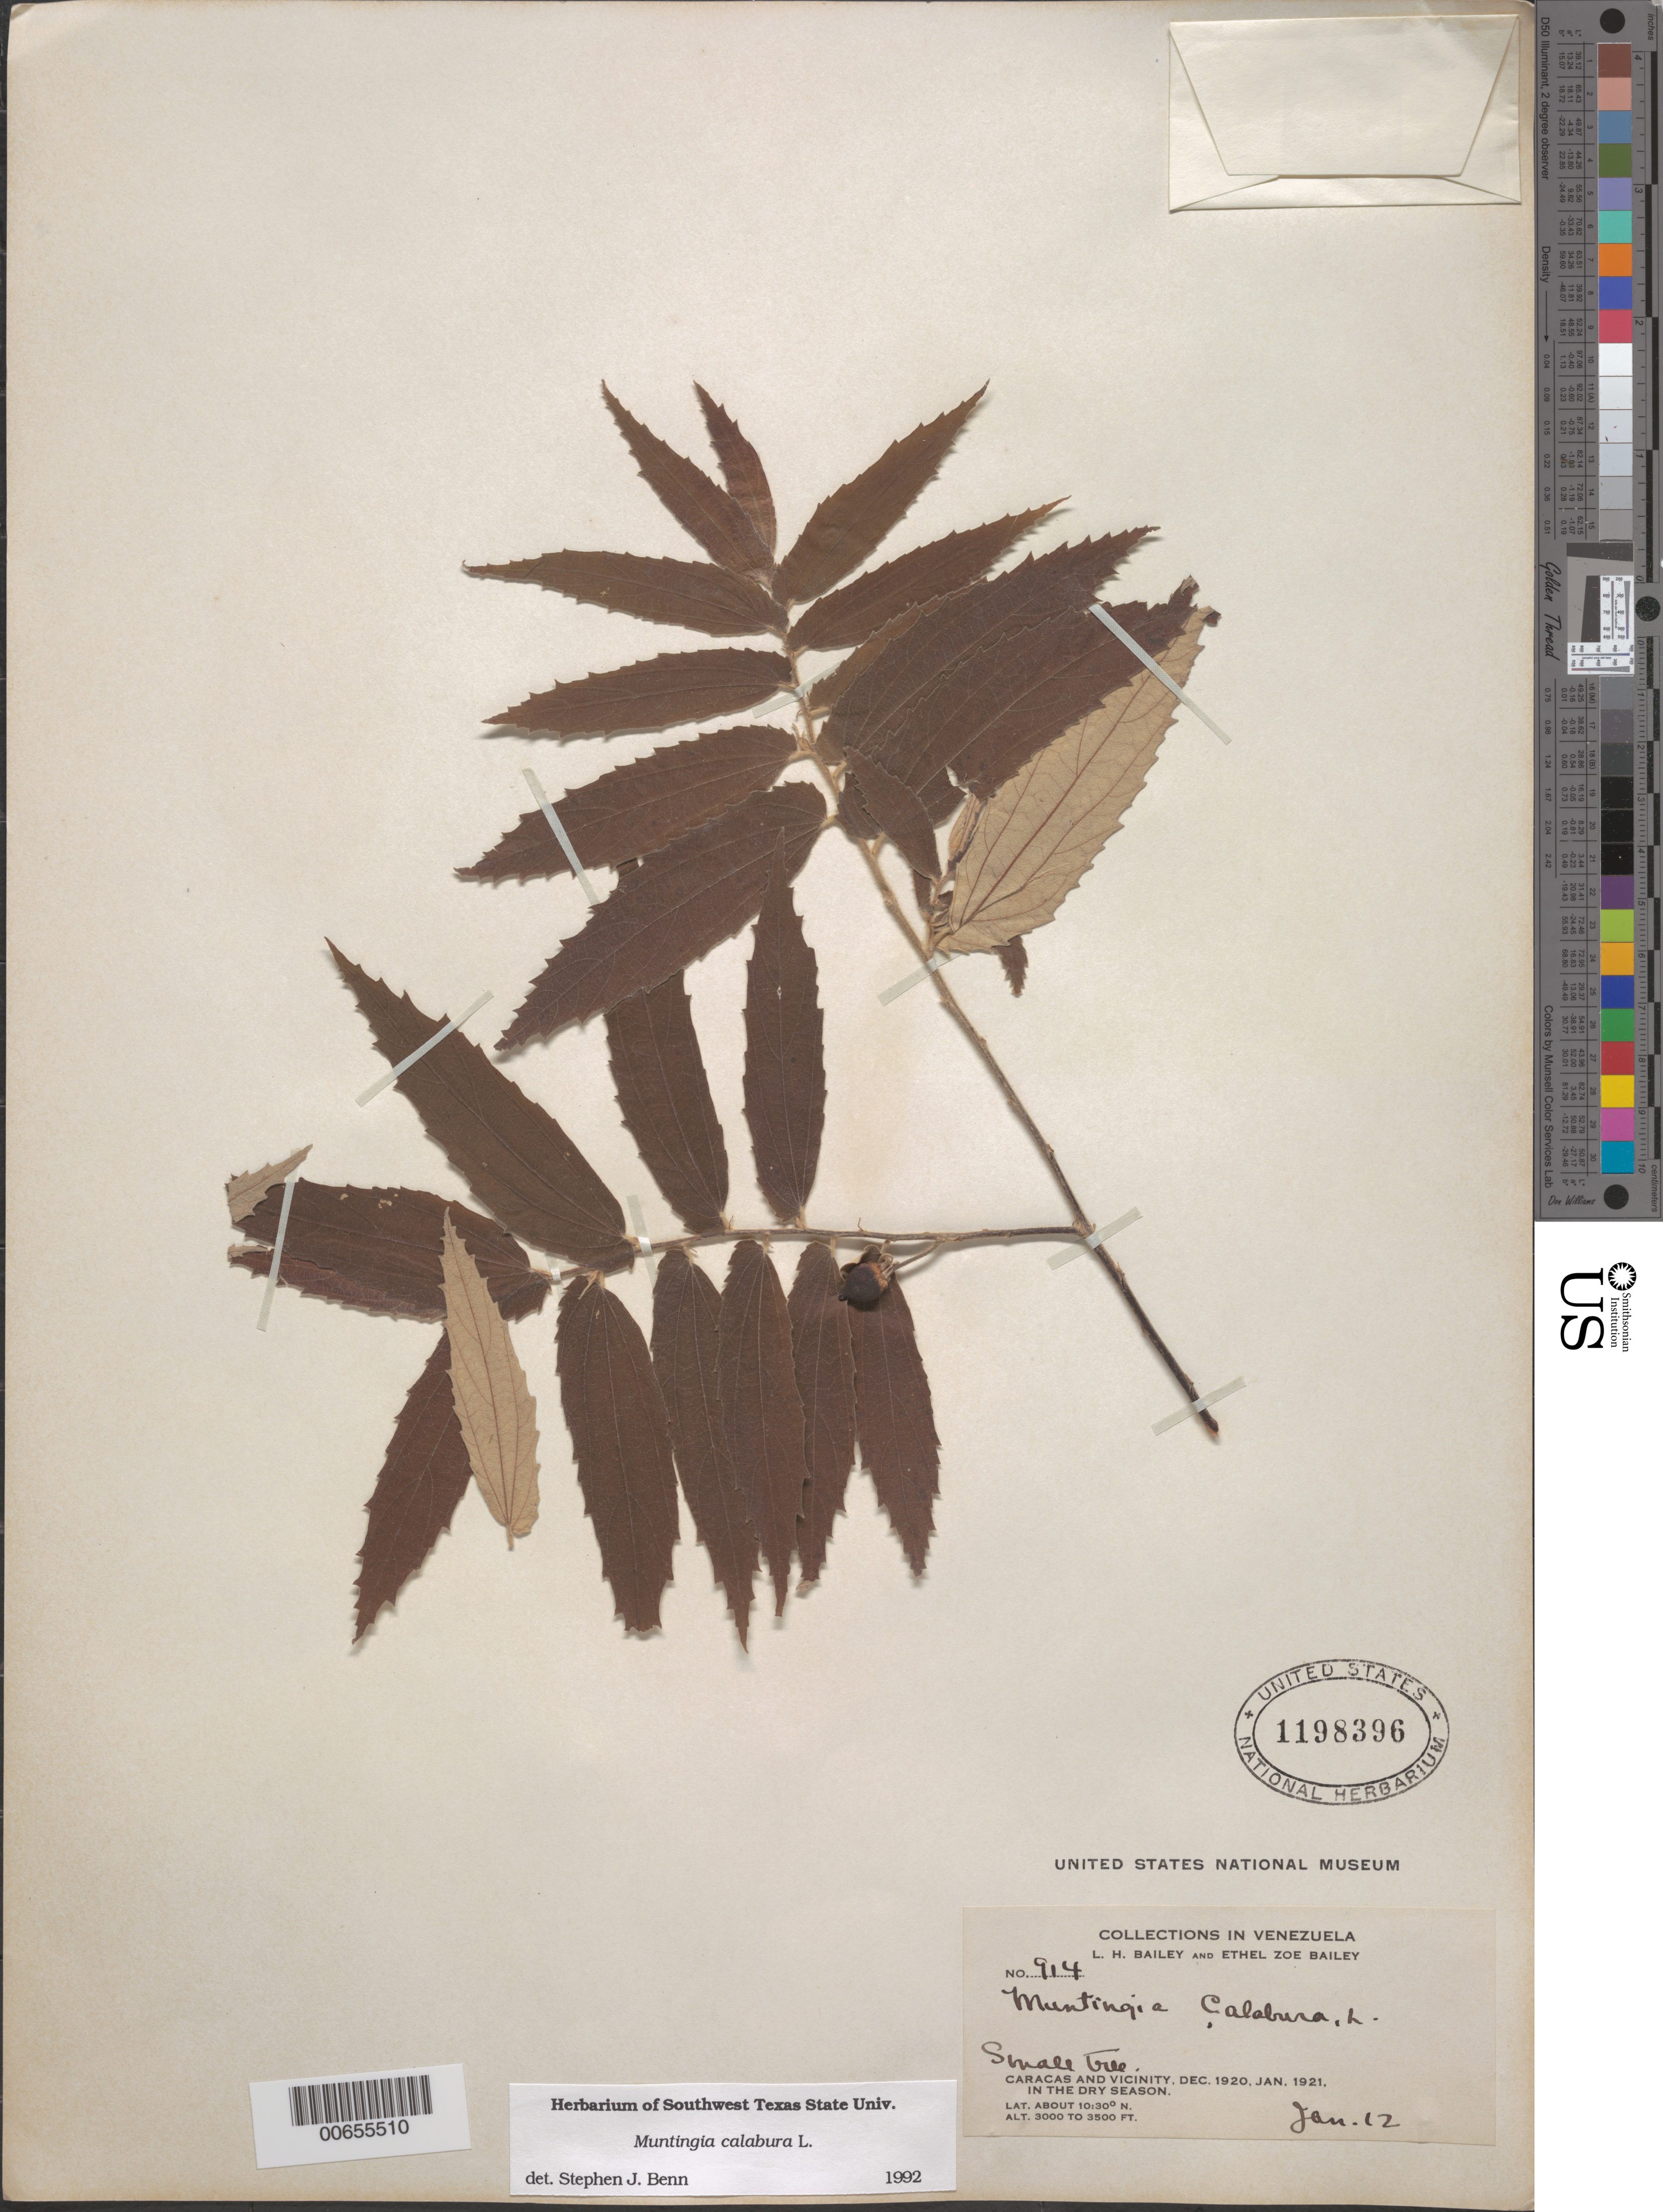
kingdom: Plantae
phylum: Tracheophyta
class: Magnoliopsida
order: Malvales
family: Muntingiaceae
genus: Muntingia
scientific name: Muntingia calabura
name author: L.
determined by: Benn, S. J.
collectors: L. H. Bailey & E. Z. Bailey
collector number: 914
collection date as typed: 12 Jan 1921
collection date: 1921-01-12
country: Venezuela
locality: Caracas and vicinity in the dry season (lat/long recorded as: lat=10:30:0:N long=:::)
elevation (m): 914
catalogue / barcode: US 1198396